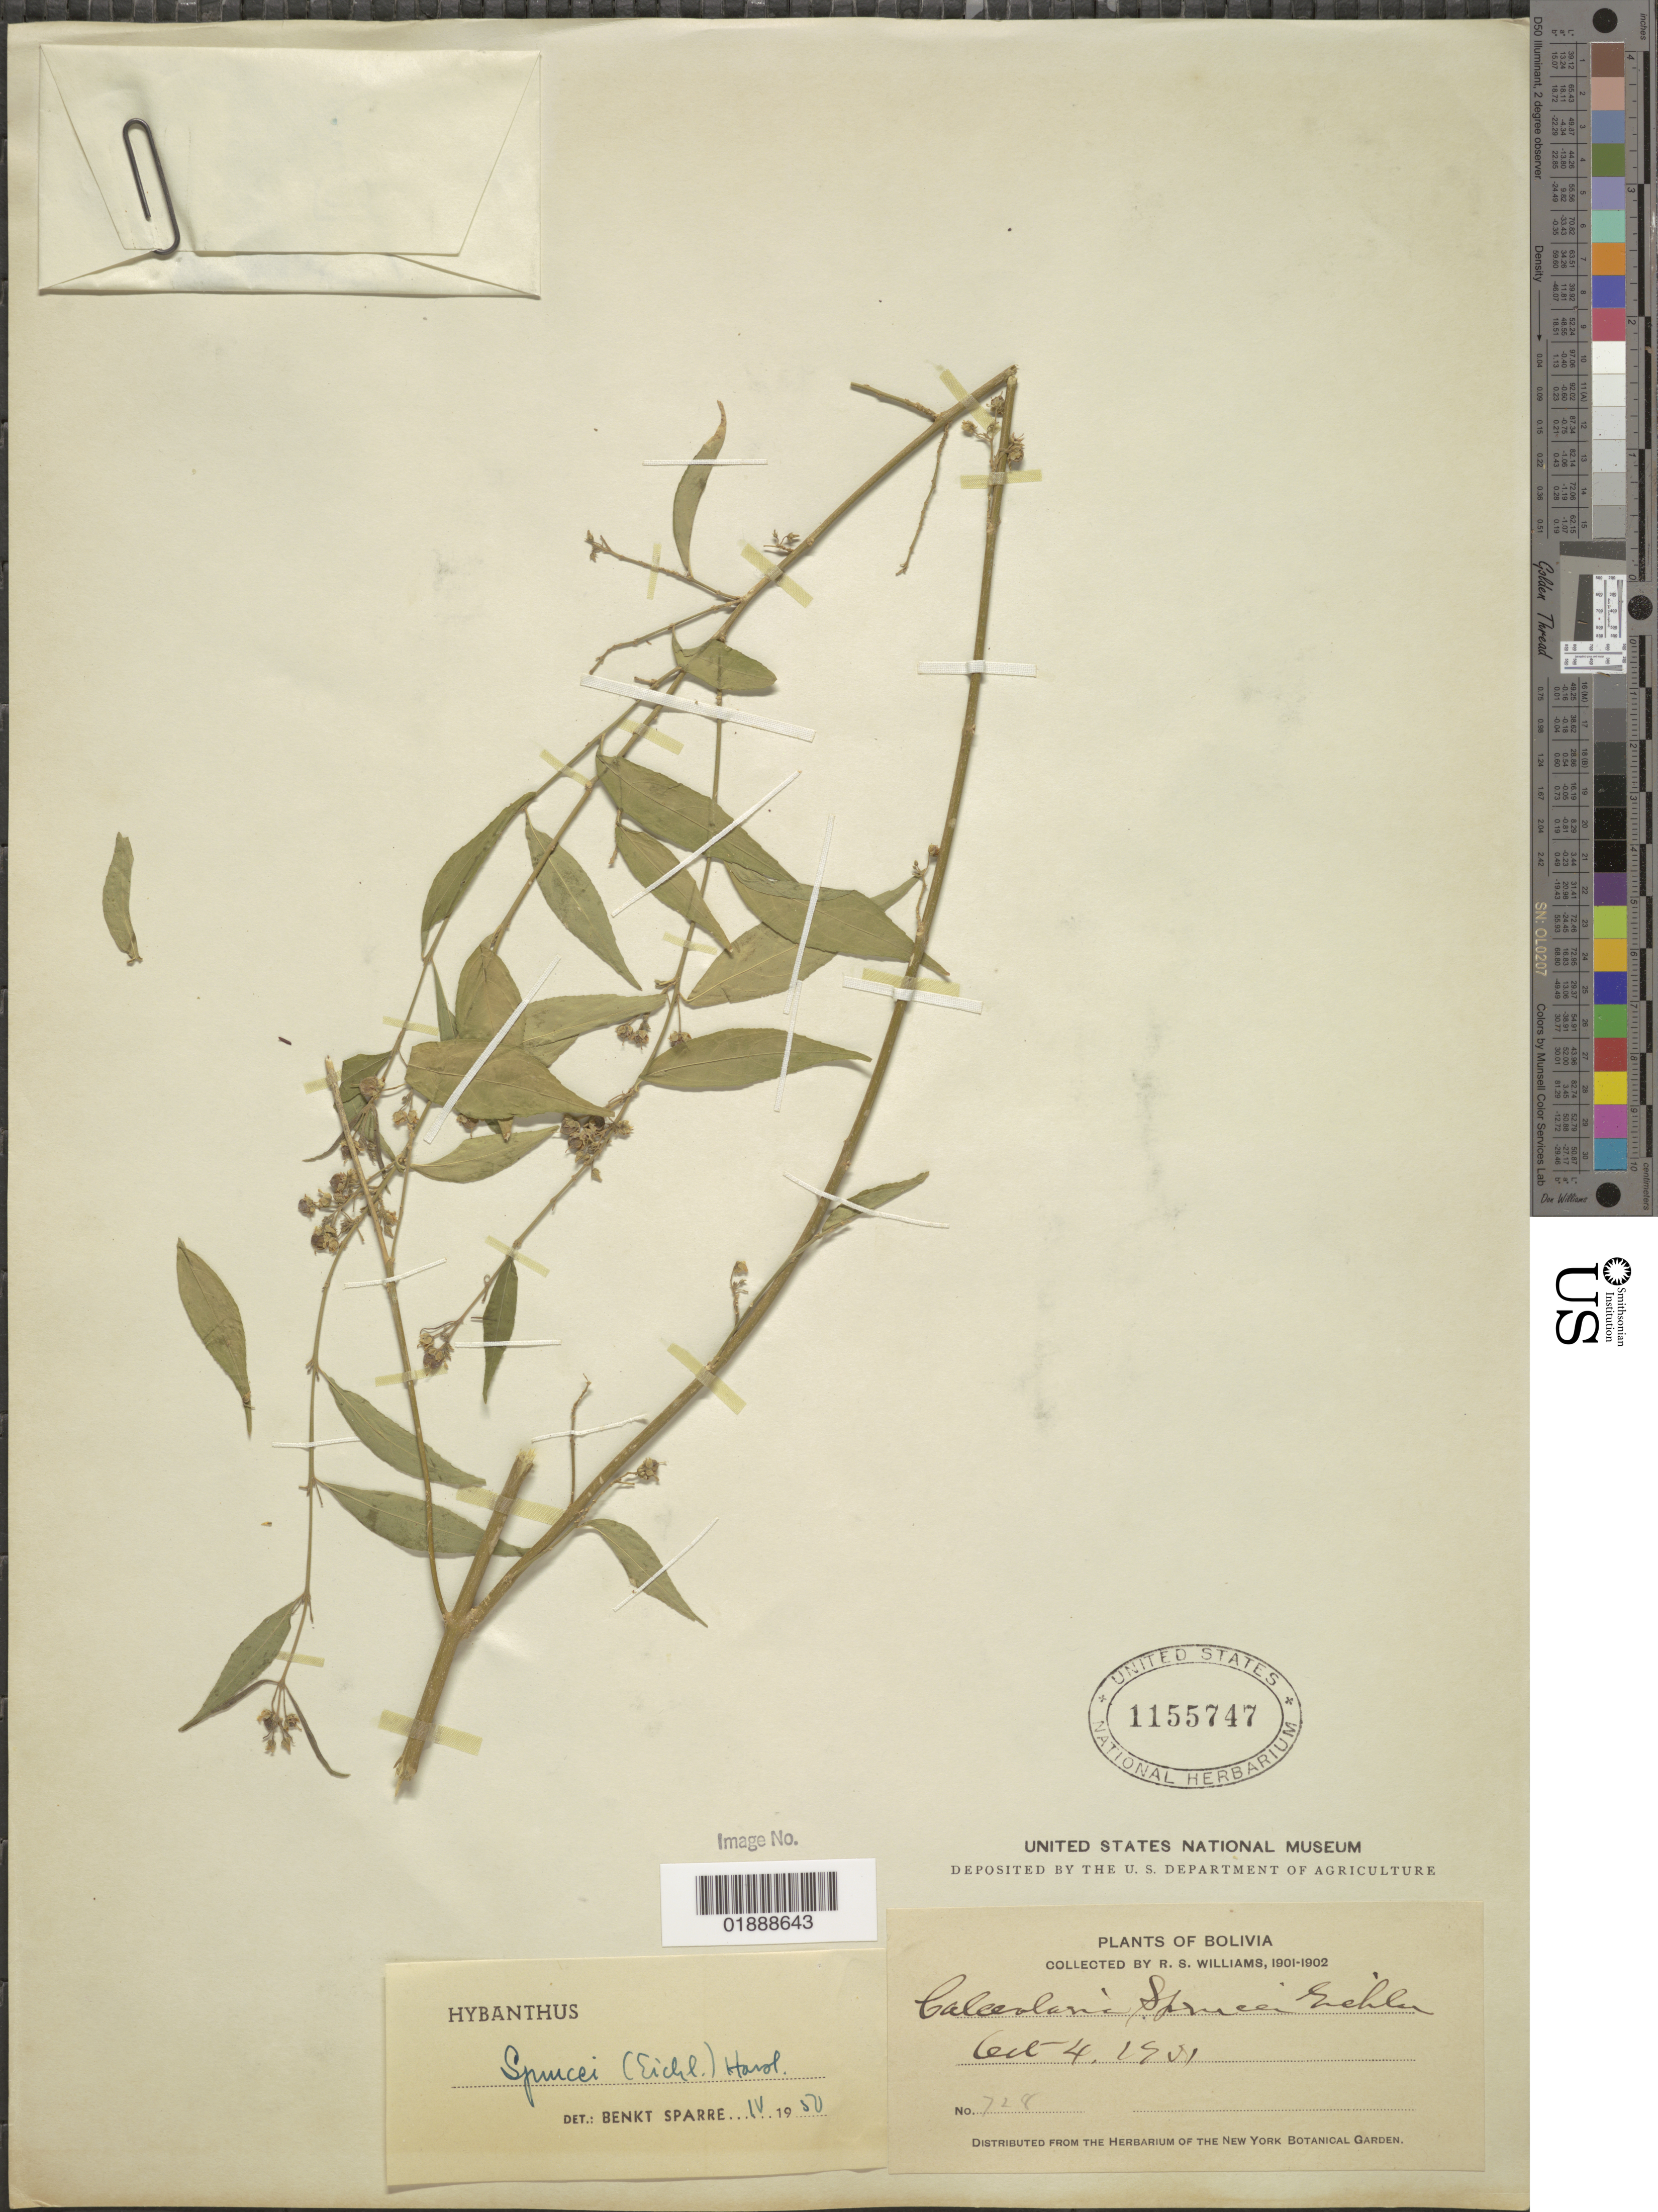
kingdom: Plantae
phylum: Tracheophyta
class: Magnoliopsida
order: Malpighiales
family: Violaceae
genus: Pombalia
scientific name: Pombalia sprucei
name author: (Eichler) Paula-Souza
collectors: R. S. Williams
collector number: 728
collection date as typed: Oct. 4, 1901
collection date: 1901-10-04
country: Bolivia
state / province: La Páz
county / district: Larecaja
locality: Isapuri